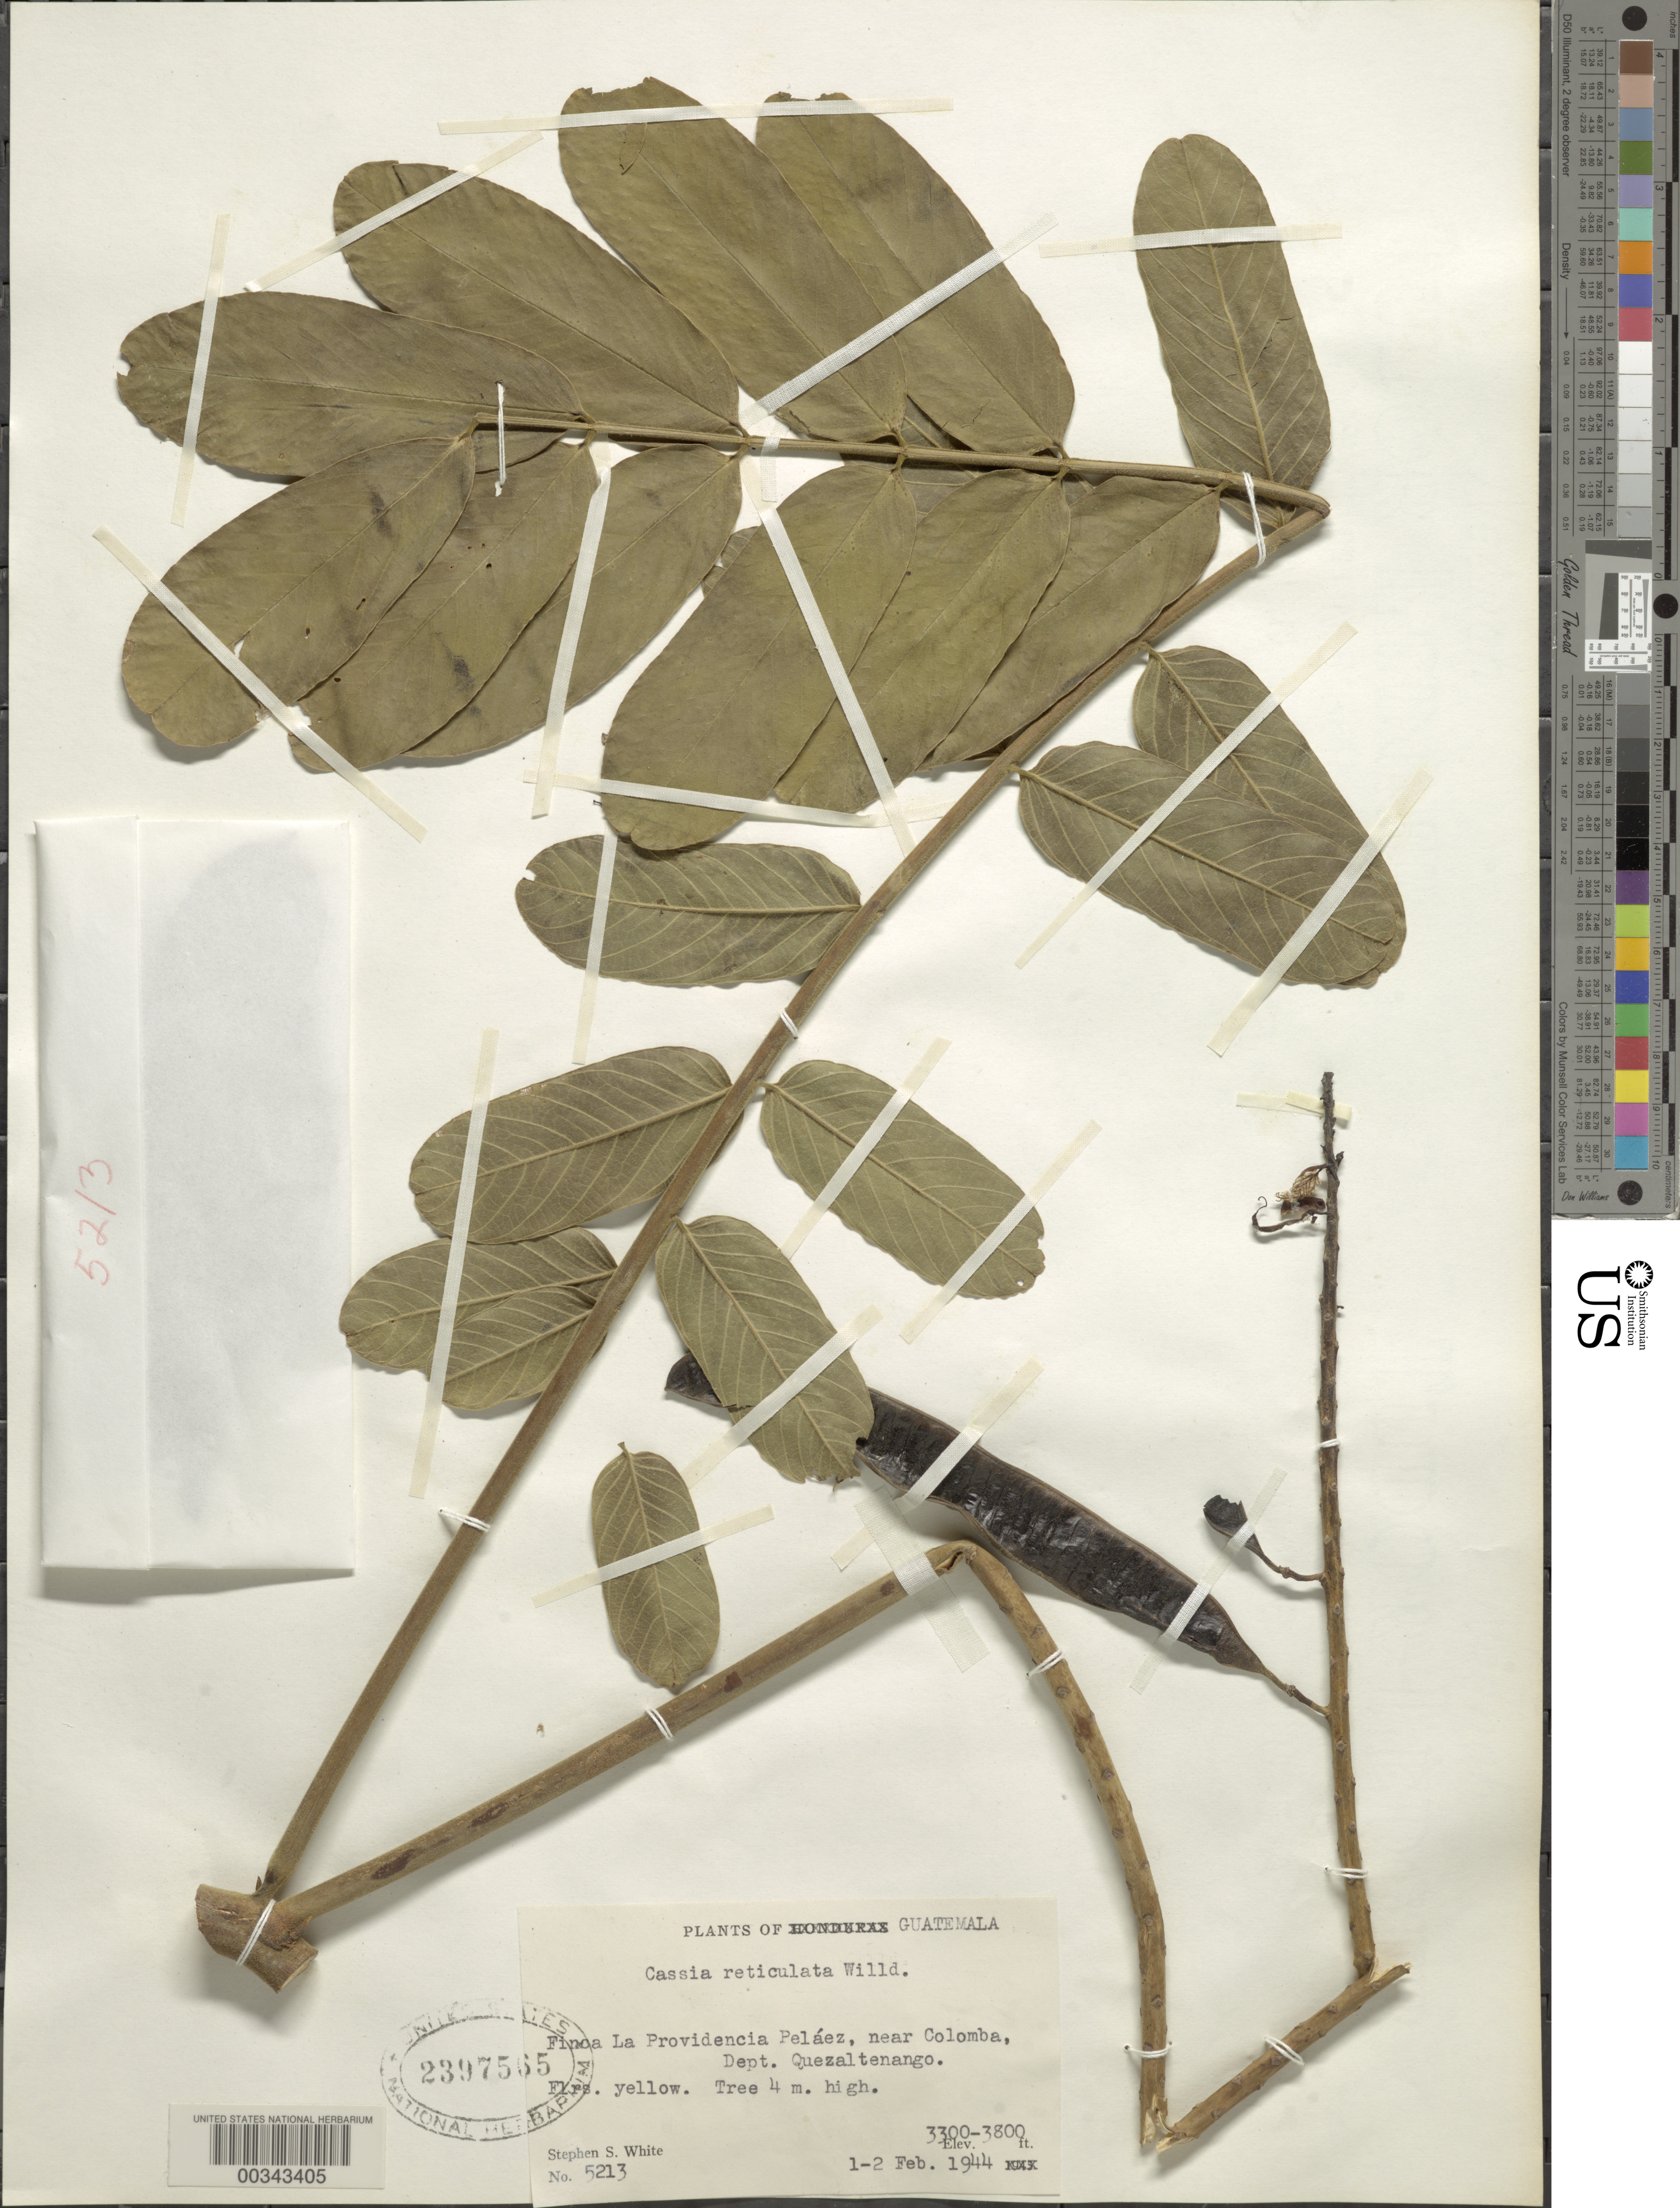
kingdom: Plantae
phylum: Tracheophyta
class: Magnoliopsida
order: Fabales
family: Fabaceae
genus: Senna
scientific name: Senna reticulata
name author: (Willd.) H.S. Irwin & Barneby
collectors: S. S. White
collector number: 5213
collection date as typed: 01 Feb 1944 to 02 Feb 1944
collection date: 1944-02-01/1944-02-02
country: Guatemala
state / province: Quetzaltenango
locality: Finca La Providencia Pelaez near Colomba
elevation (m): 1006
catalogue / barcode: US 2397565